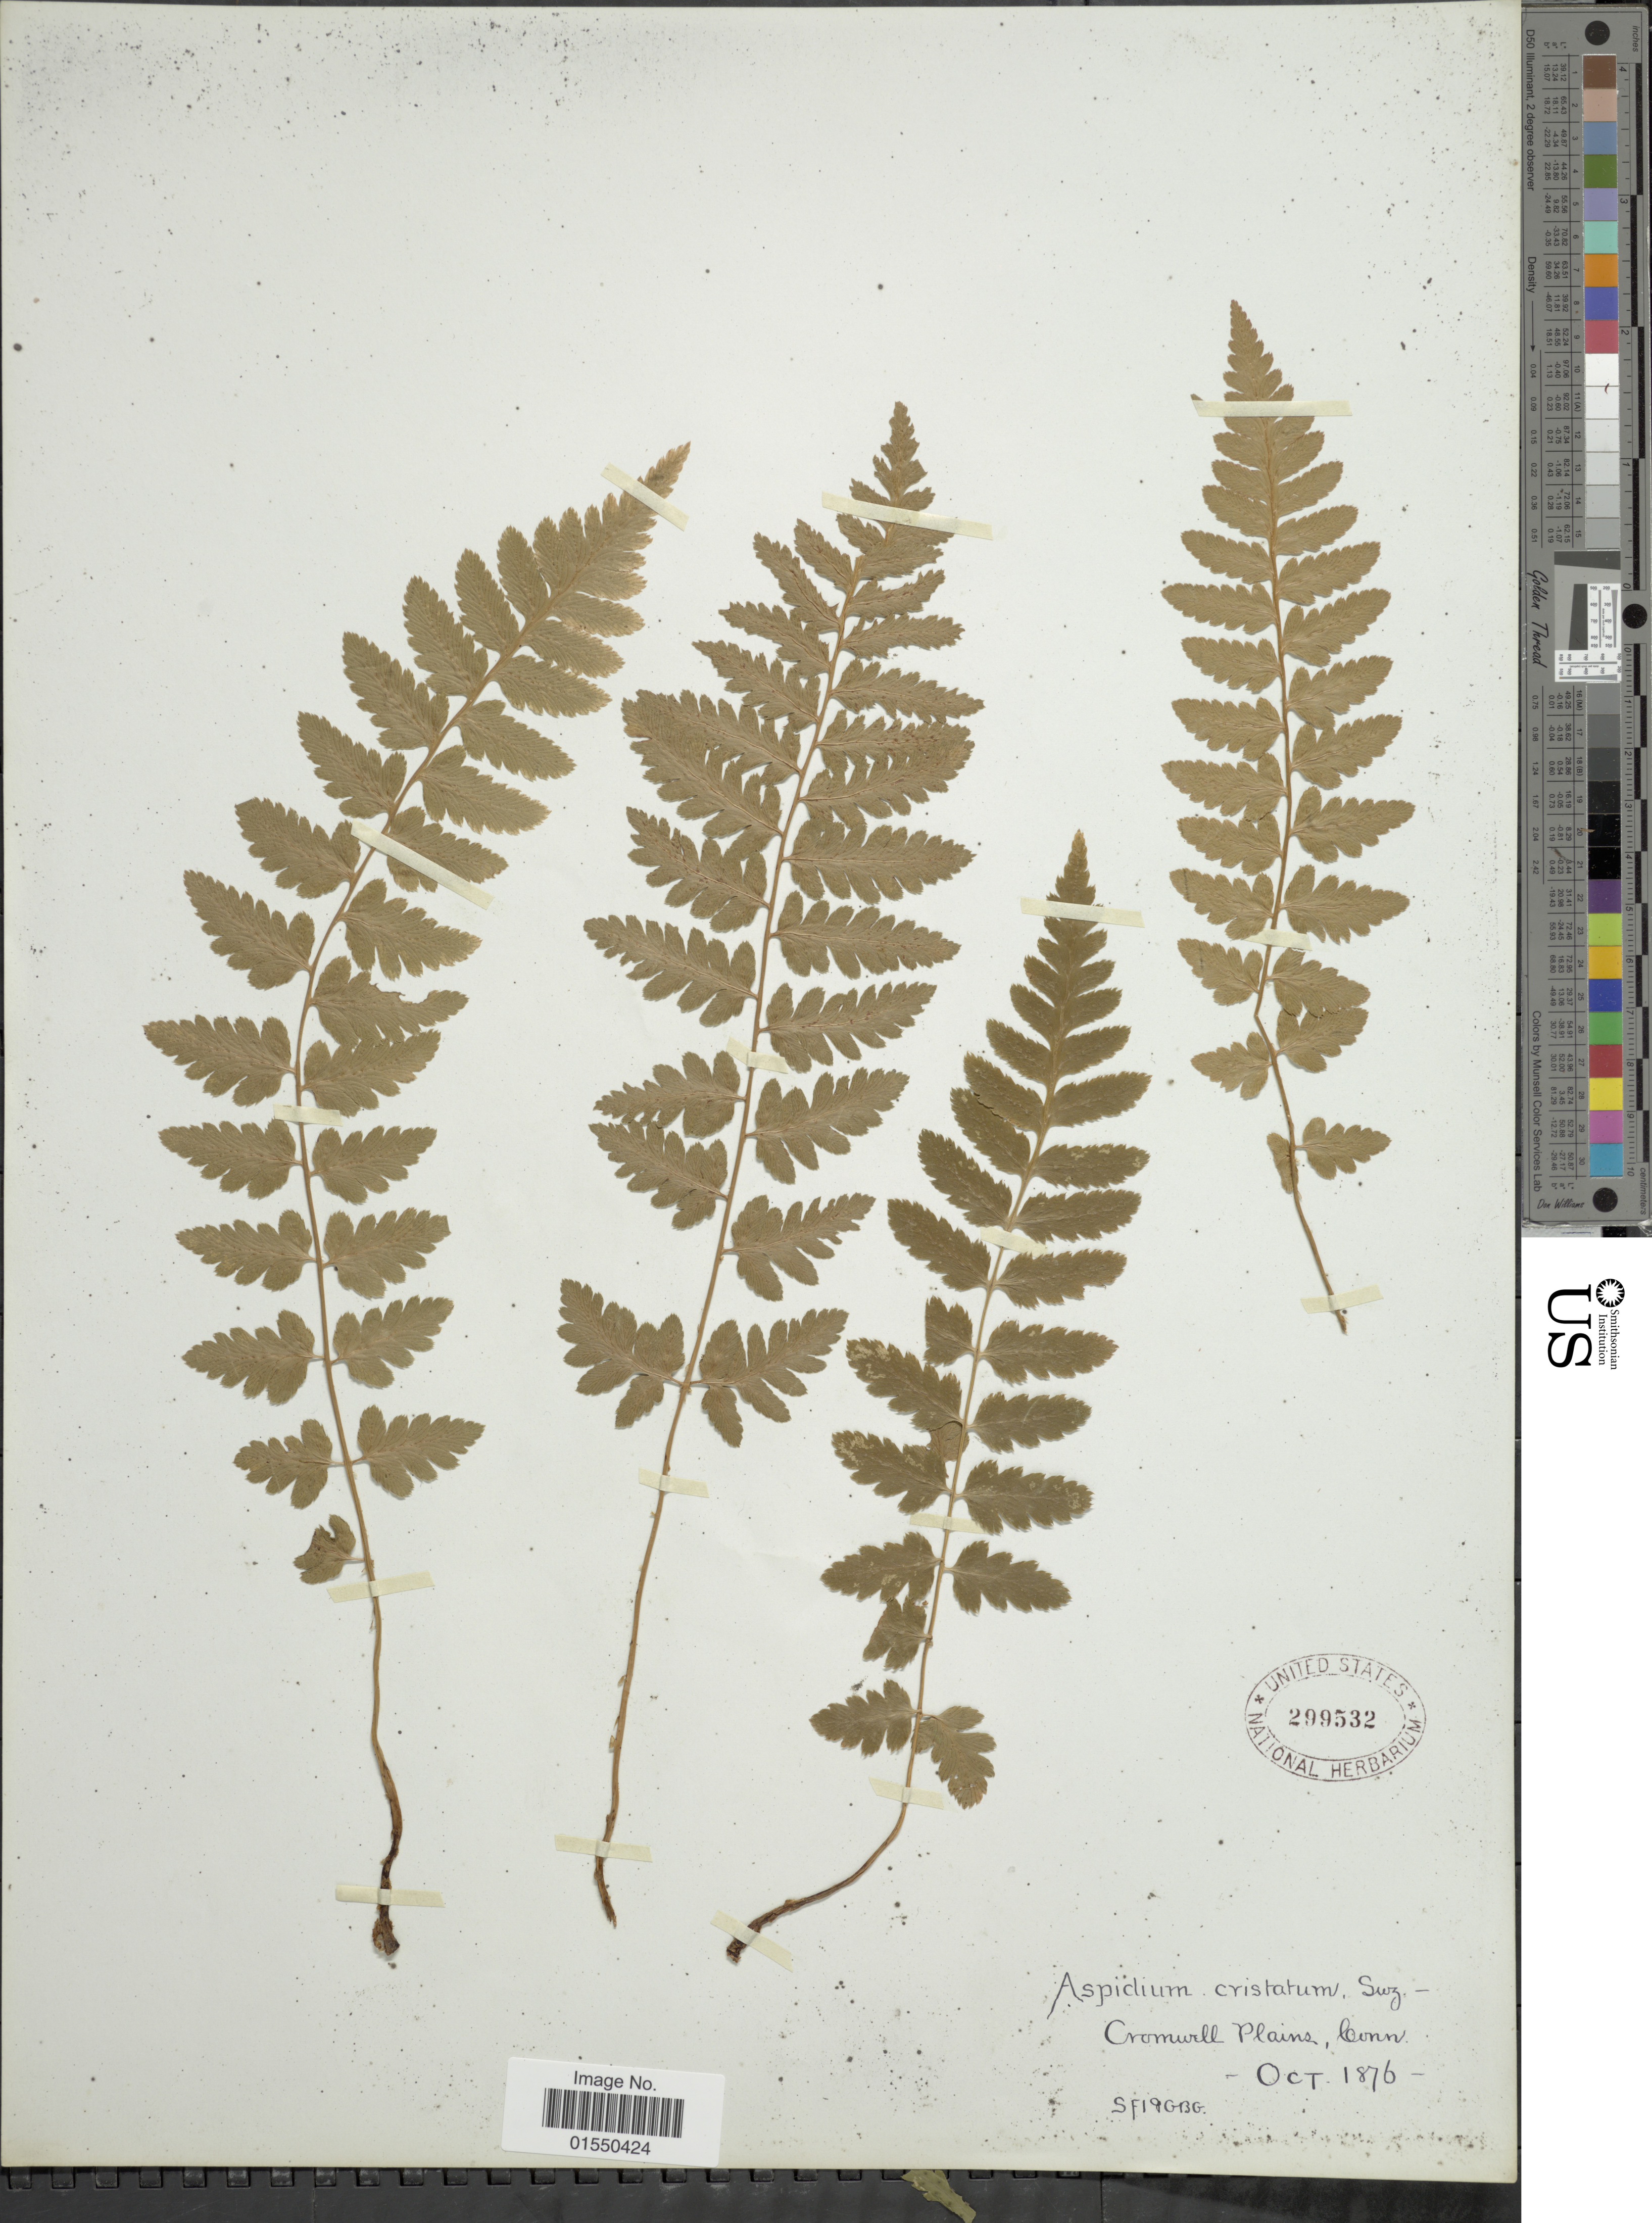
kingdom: Plantae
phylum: Tracheophyta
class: Polypodiopsida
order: Polypodiales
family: Dryopteridaceae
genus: Dryopteris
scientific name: Dryopteris cristata var. spinulosa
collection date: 1876-10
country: United States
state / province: Connecticut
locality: Cromwell Plains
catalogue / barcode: US 299532